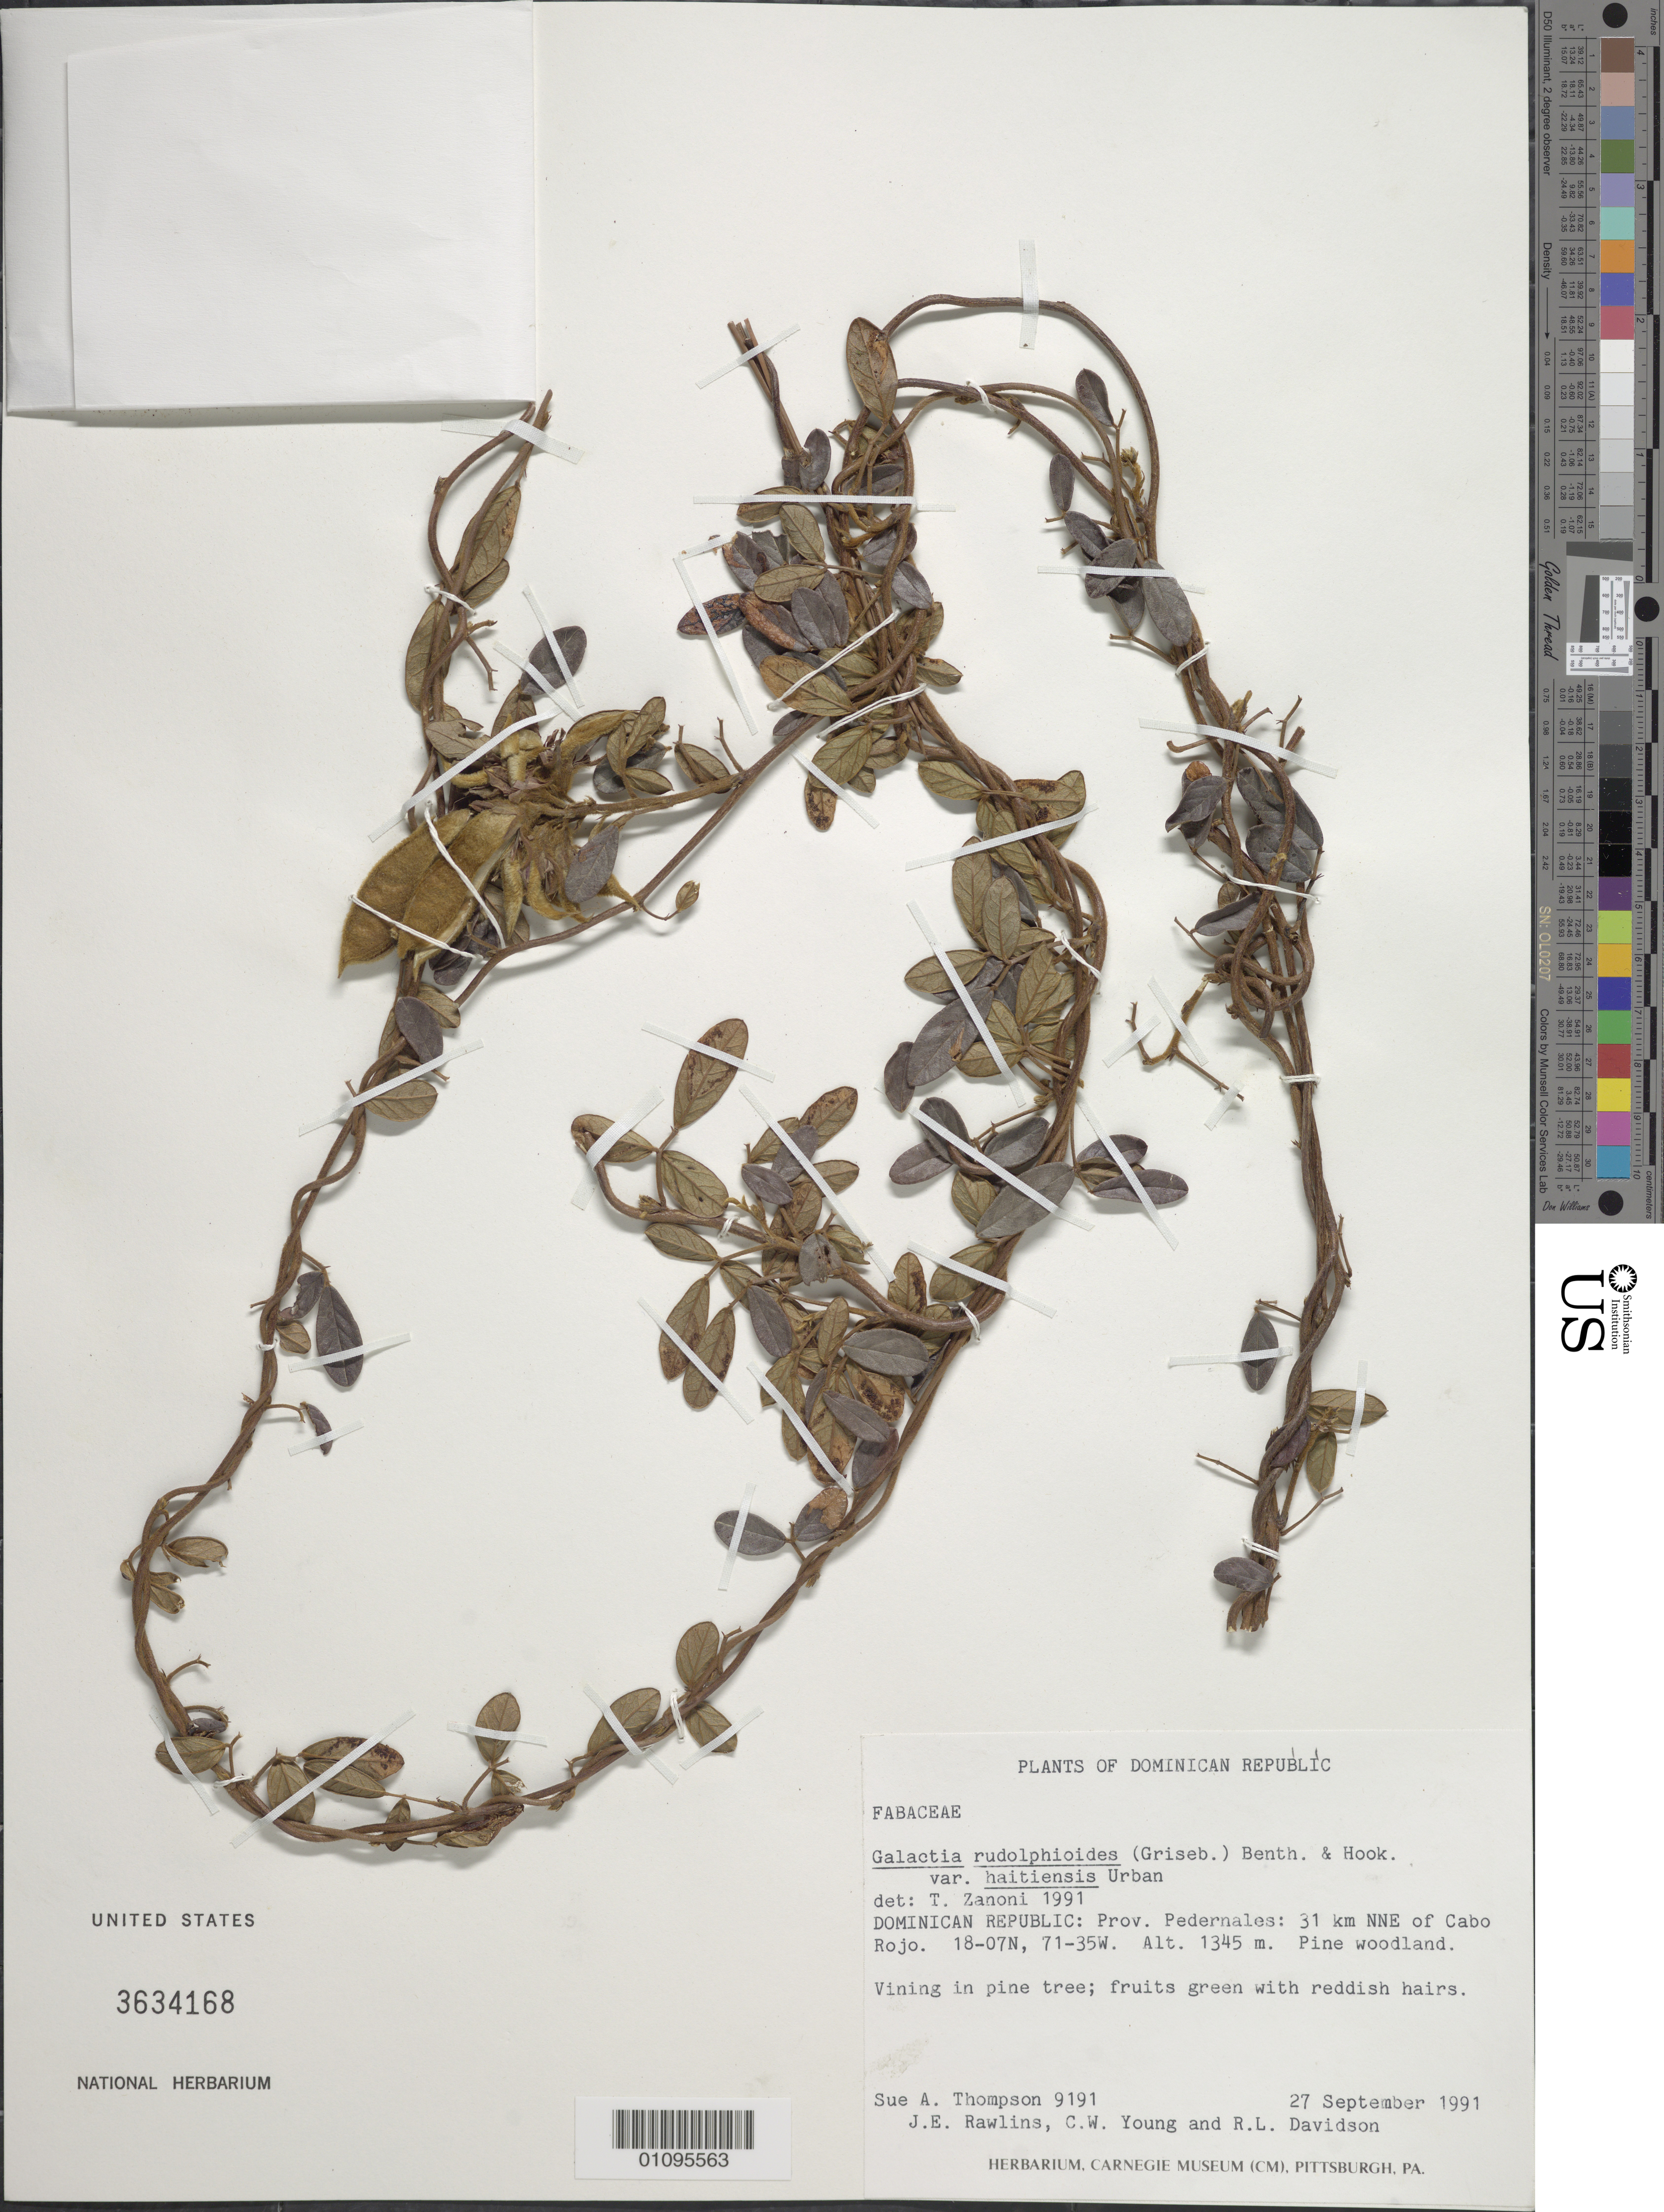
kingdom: Plantae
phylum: Tracheophyta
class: Magnoliopsida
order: Fabales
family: Fabaceae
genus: Rhodopis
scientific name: Rhodopis rudolphioides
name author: (Griseb.) L.P. Queiroz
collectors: S. A. Thompson, J. Rawlins, C. Young & R. Davidson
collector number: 9191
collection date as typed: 27 Sep 1991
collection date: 1991-09-27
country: Dominican Republic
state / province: Pedernales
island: Hispaniola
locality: Cabo Rojo, 31 km NNE of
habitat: Pine woodland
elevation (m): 1345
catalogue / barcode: US 3634168